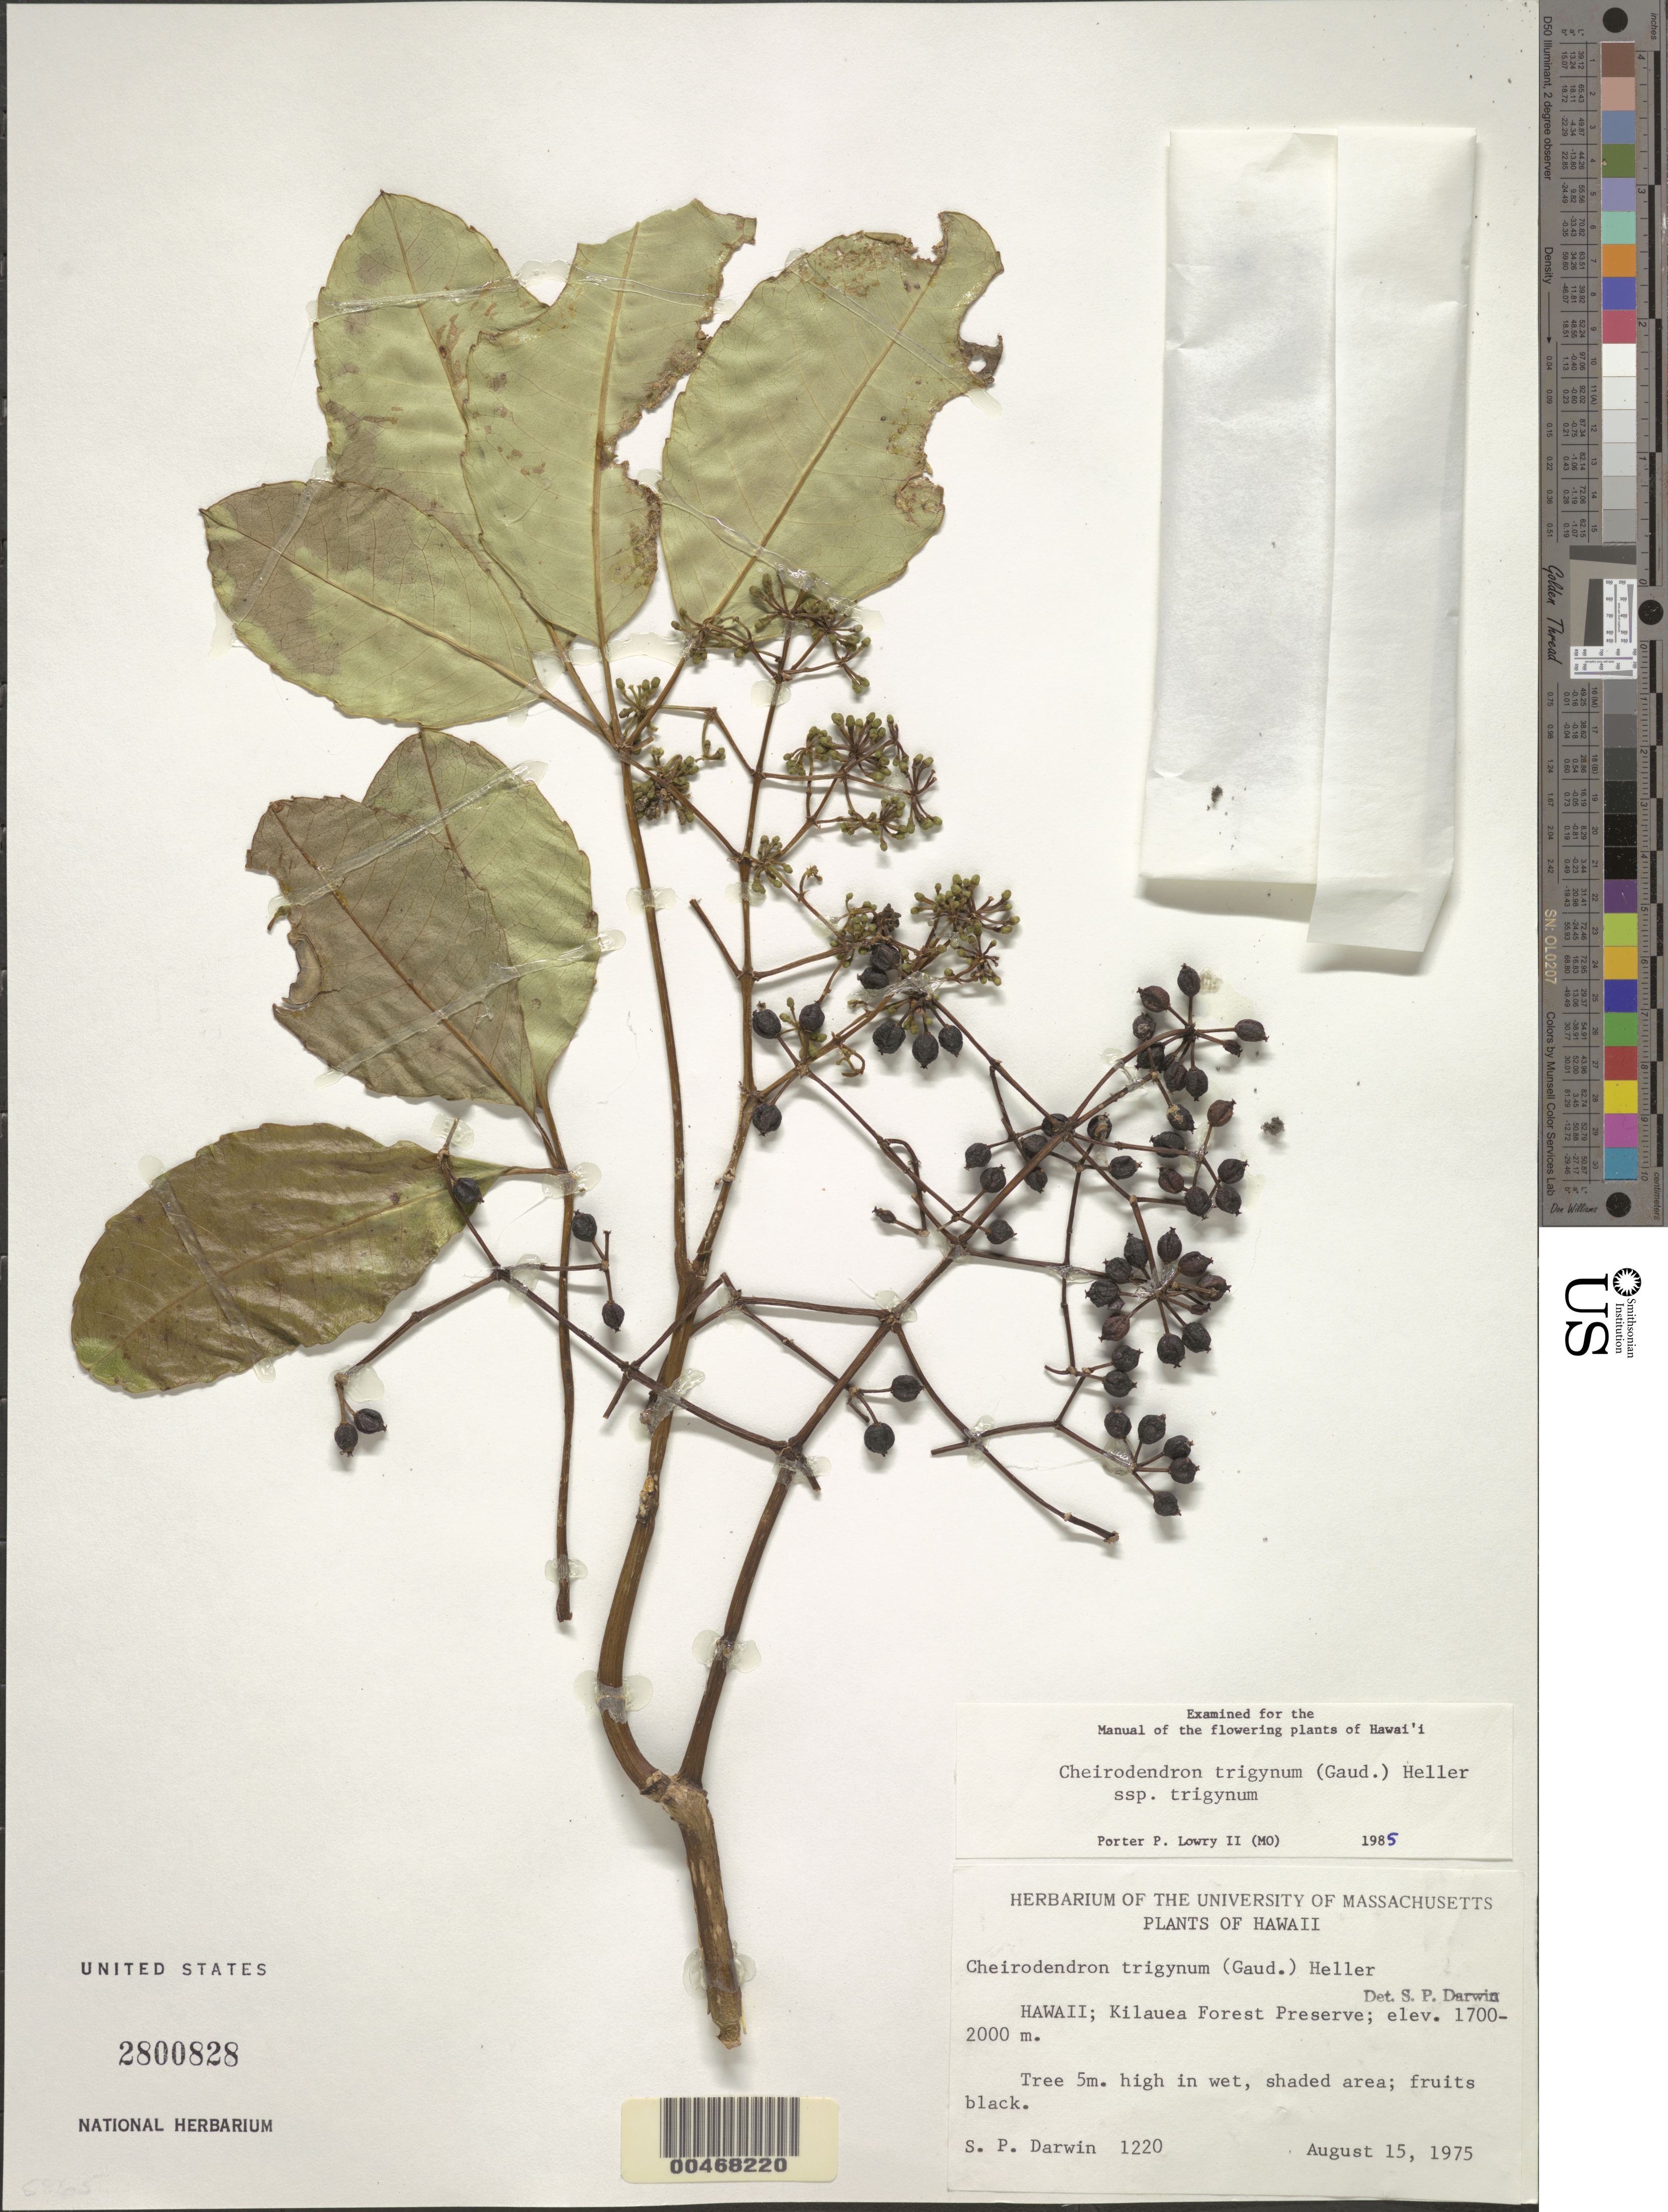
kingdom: Plantae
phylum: Tracheophyta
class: Magnoliopsida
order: Apiales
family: Araliaceae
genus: Cheirodendron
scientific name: Cheirodendron trigynum subsp. trigynum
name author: (Gaudich.) A. Heller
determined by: Lowry, P. P., (MO), Missouri Botanical Garden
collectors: S. P. Darwin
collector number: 1220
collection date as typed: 15 Aug 1975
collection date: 1975-08-15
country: United States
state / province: Hawaii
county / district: Hawaii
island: Hawaii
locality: Kilauea Forest Preserve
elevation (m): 1700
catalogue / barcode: US 2800828